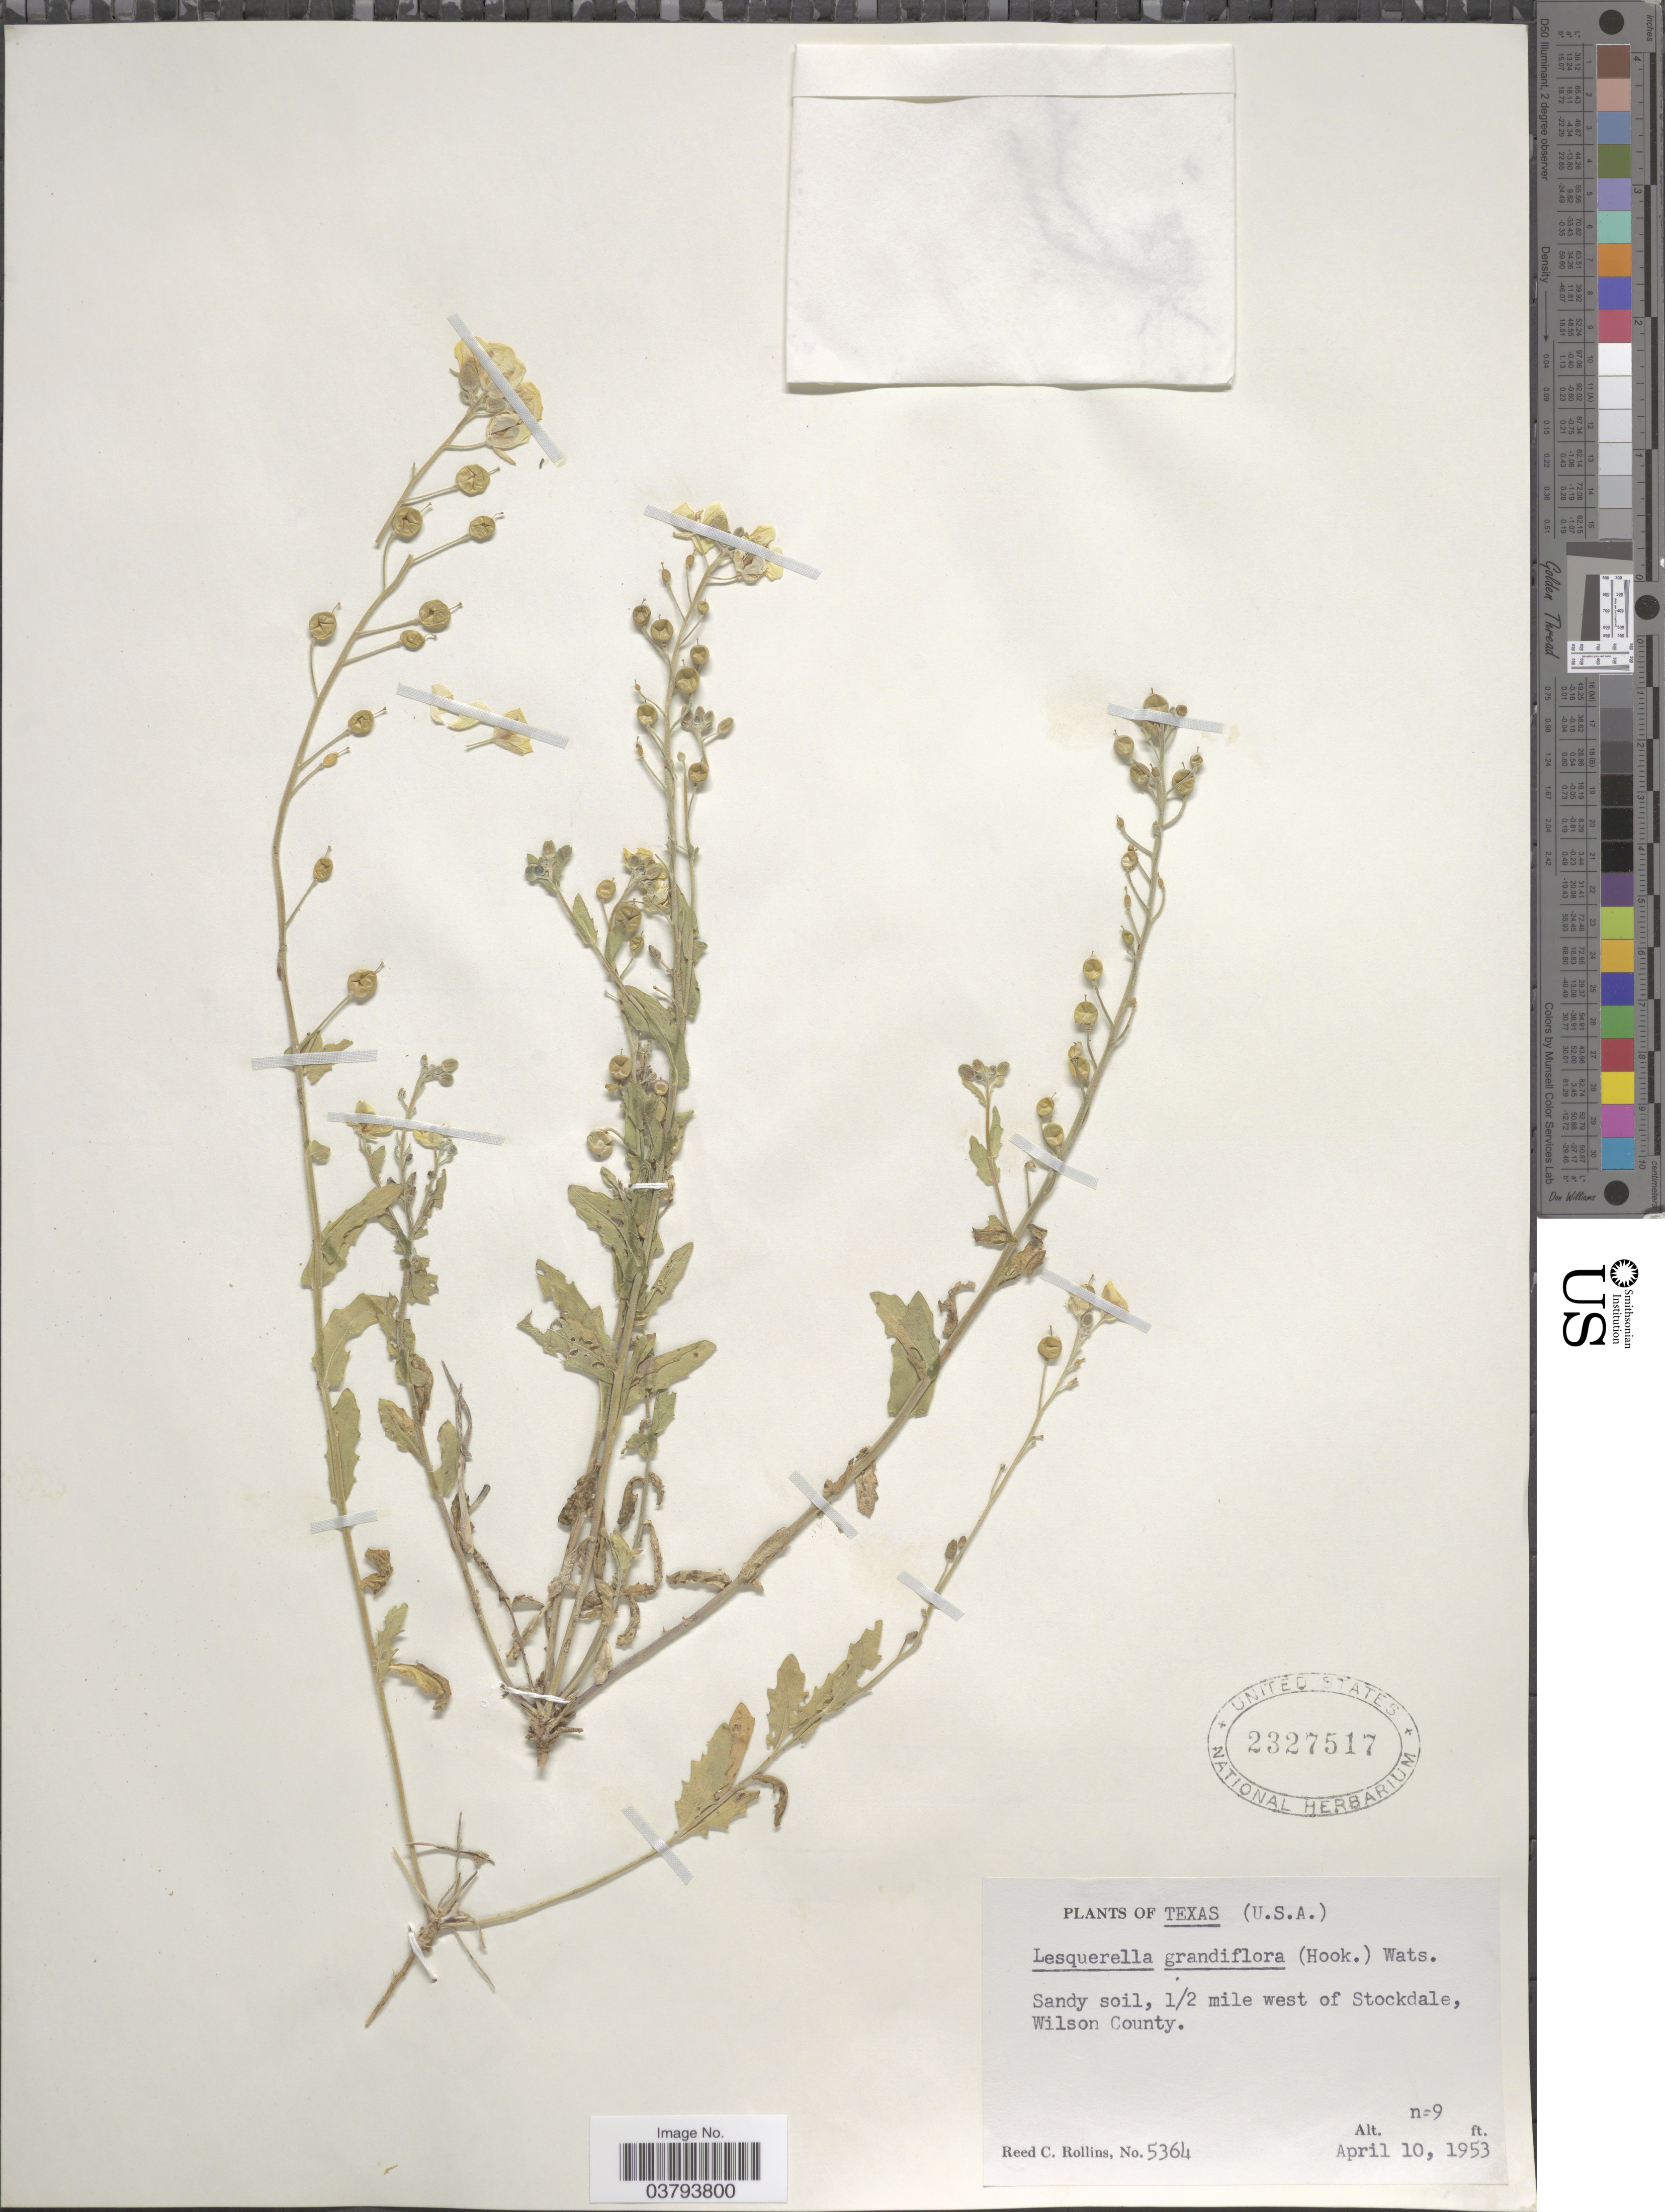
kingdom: Plantae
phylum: Tracheophyta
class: Magnoliopsida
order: Brassicales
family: Brassicaceae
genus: Lesquerella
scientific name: Lesquerella grandiflora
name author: S. Watson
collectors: R. C. Rollins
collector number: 5364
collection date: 1953-04-10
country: United States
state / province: Texas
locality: ½ mile west of Stockdale, Wilson County.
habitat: sandy soil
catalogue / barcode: US 2327517